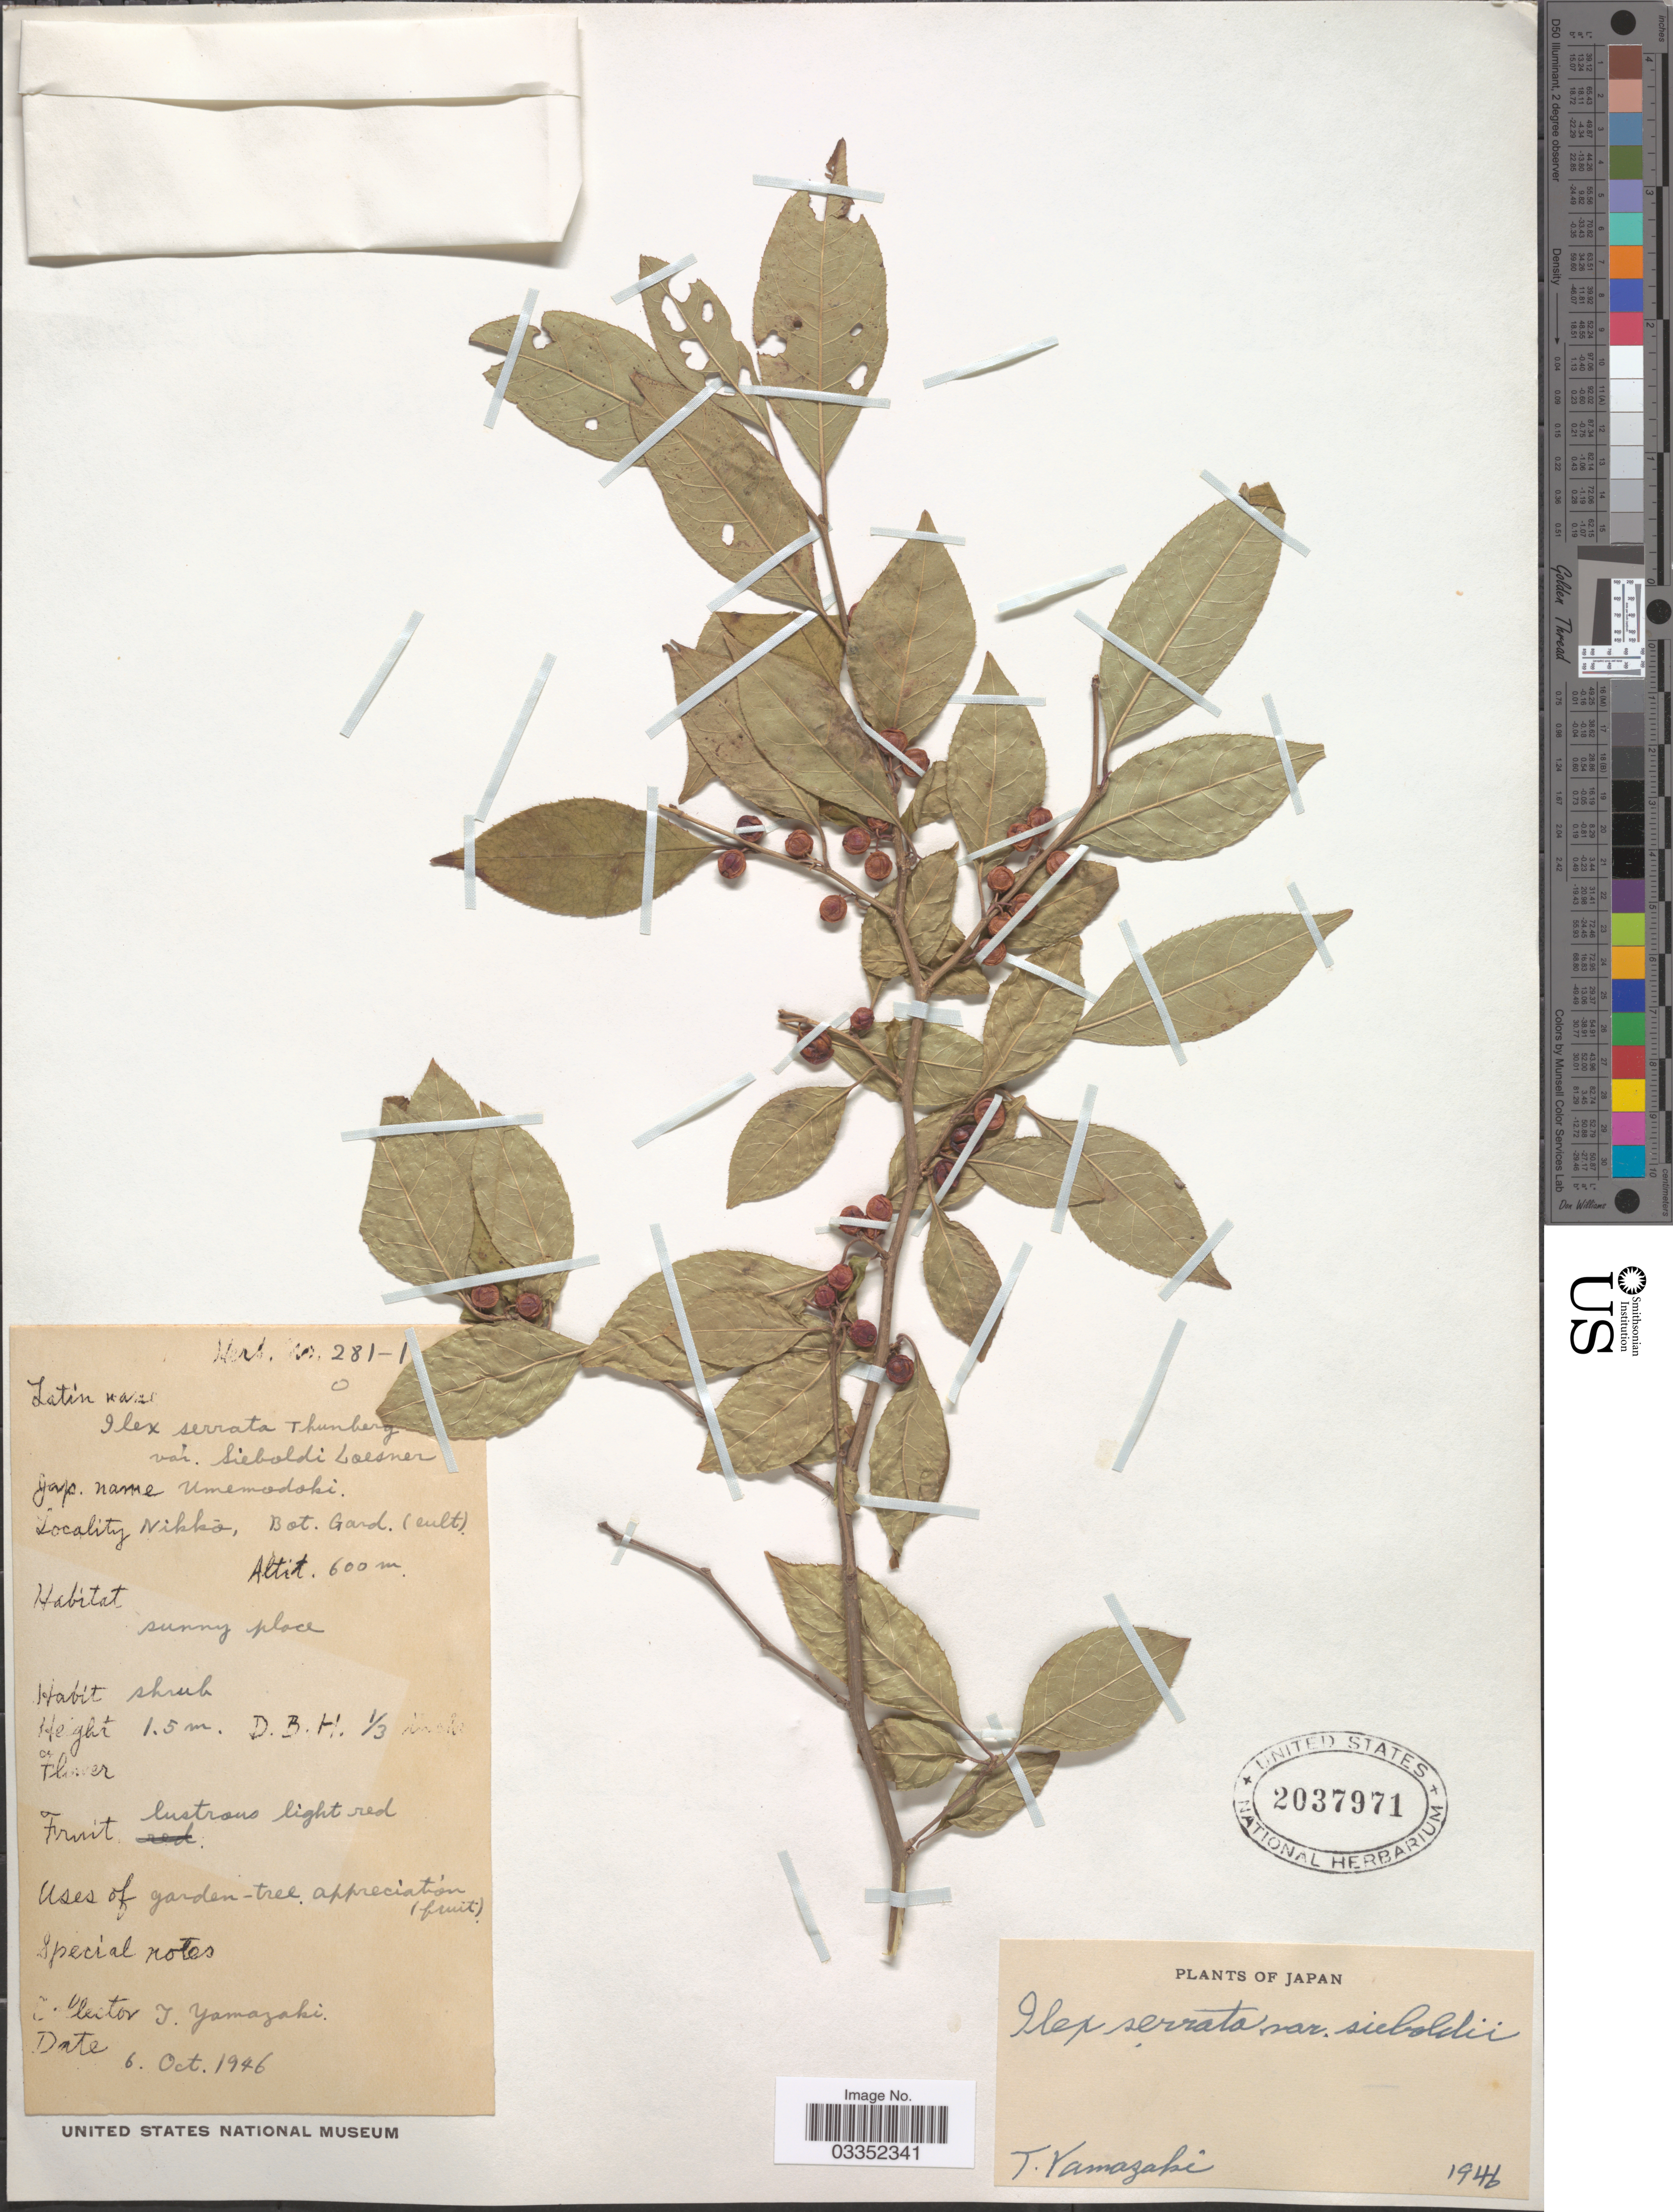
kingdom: Plantae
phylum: Tracheophyta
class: Magnoliopsida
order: Aquifoliales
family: Aquifoliaceae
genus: Ilex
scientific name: Ilex sieboldii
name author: Miq.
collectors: T. Yamazaki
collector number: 281-1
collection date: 1946-10-06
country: Japan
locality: Nikkó, Bot. Gard.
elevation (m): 600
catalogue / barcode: US 2037971